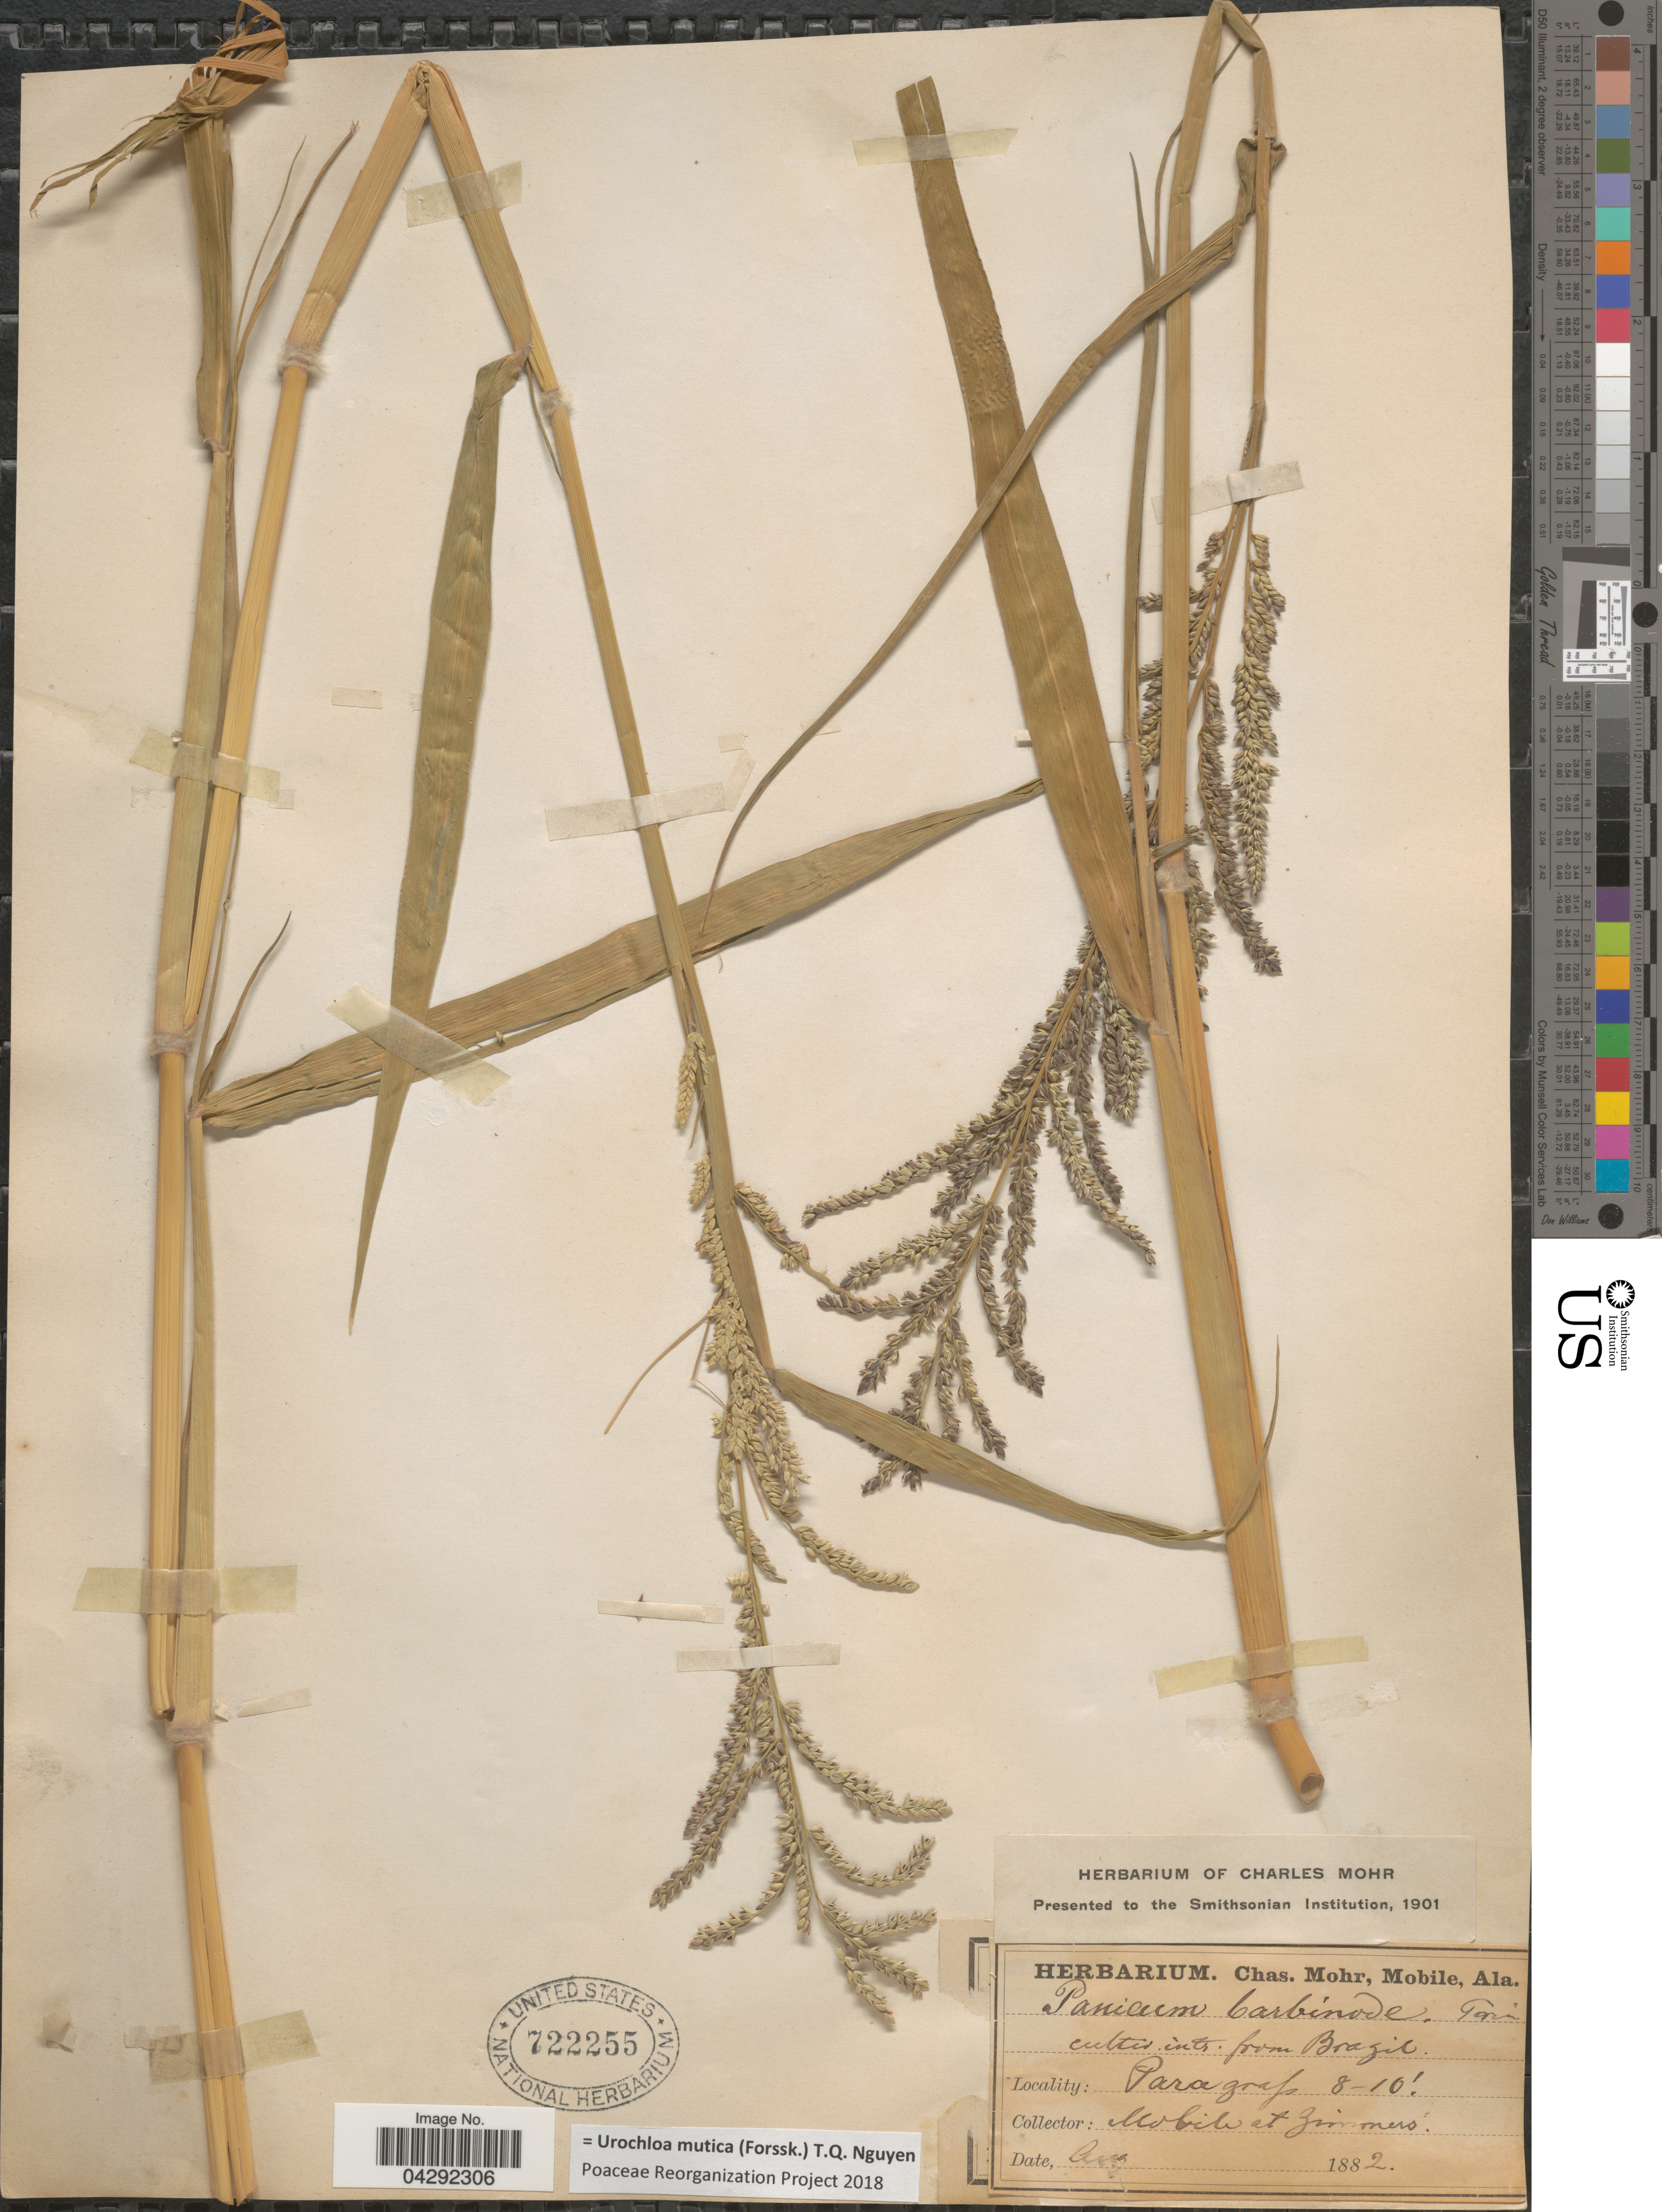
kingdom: Plantae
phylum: Tracheophyta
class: Liliopsida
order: Poales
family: Poaceae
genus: Urochloa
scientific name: Urochloa mutica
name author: (Forssk.) T.Q. Nguyen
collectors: ex herb. Charles Mohr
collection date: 1882-08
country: United States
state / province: Alabama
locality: Mobile at Zimmers.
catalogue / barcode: US 722255